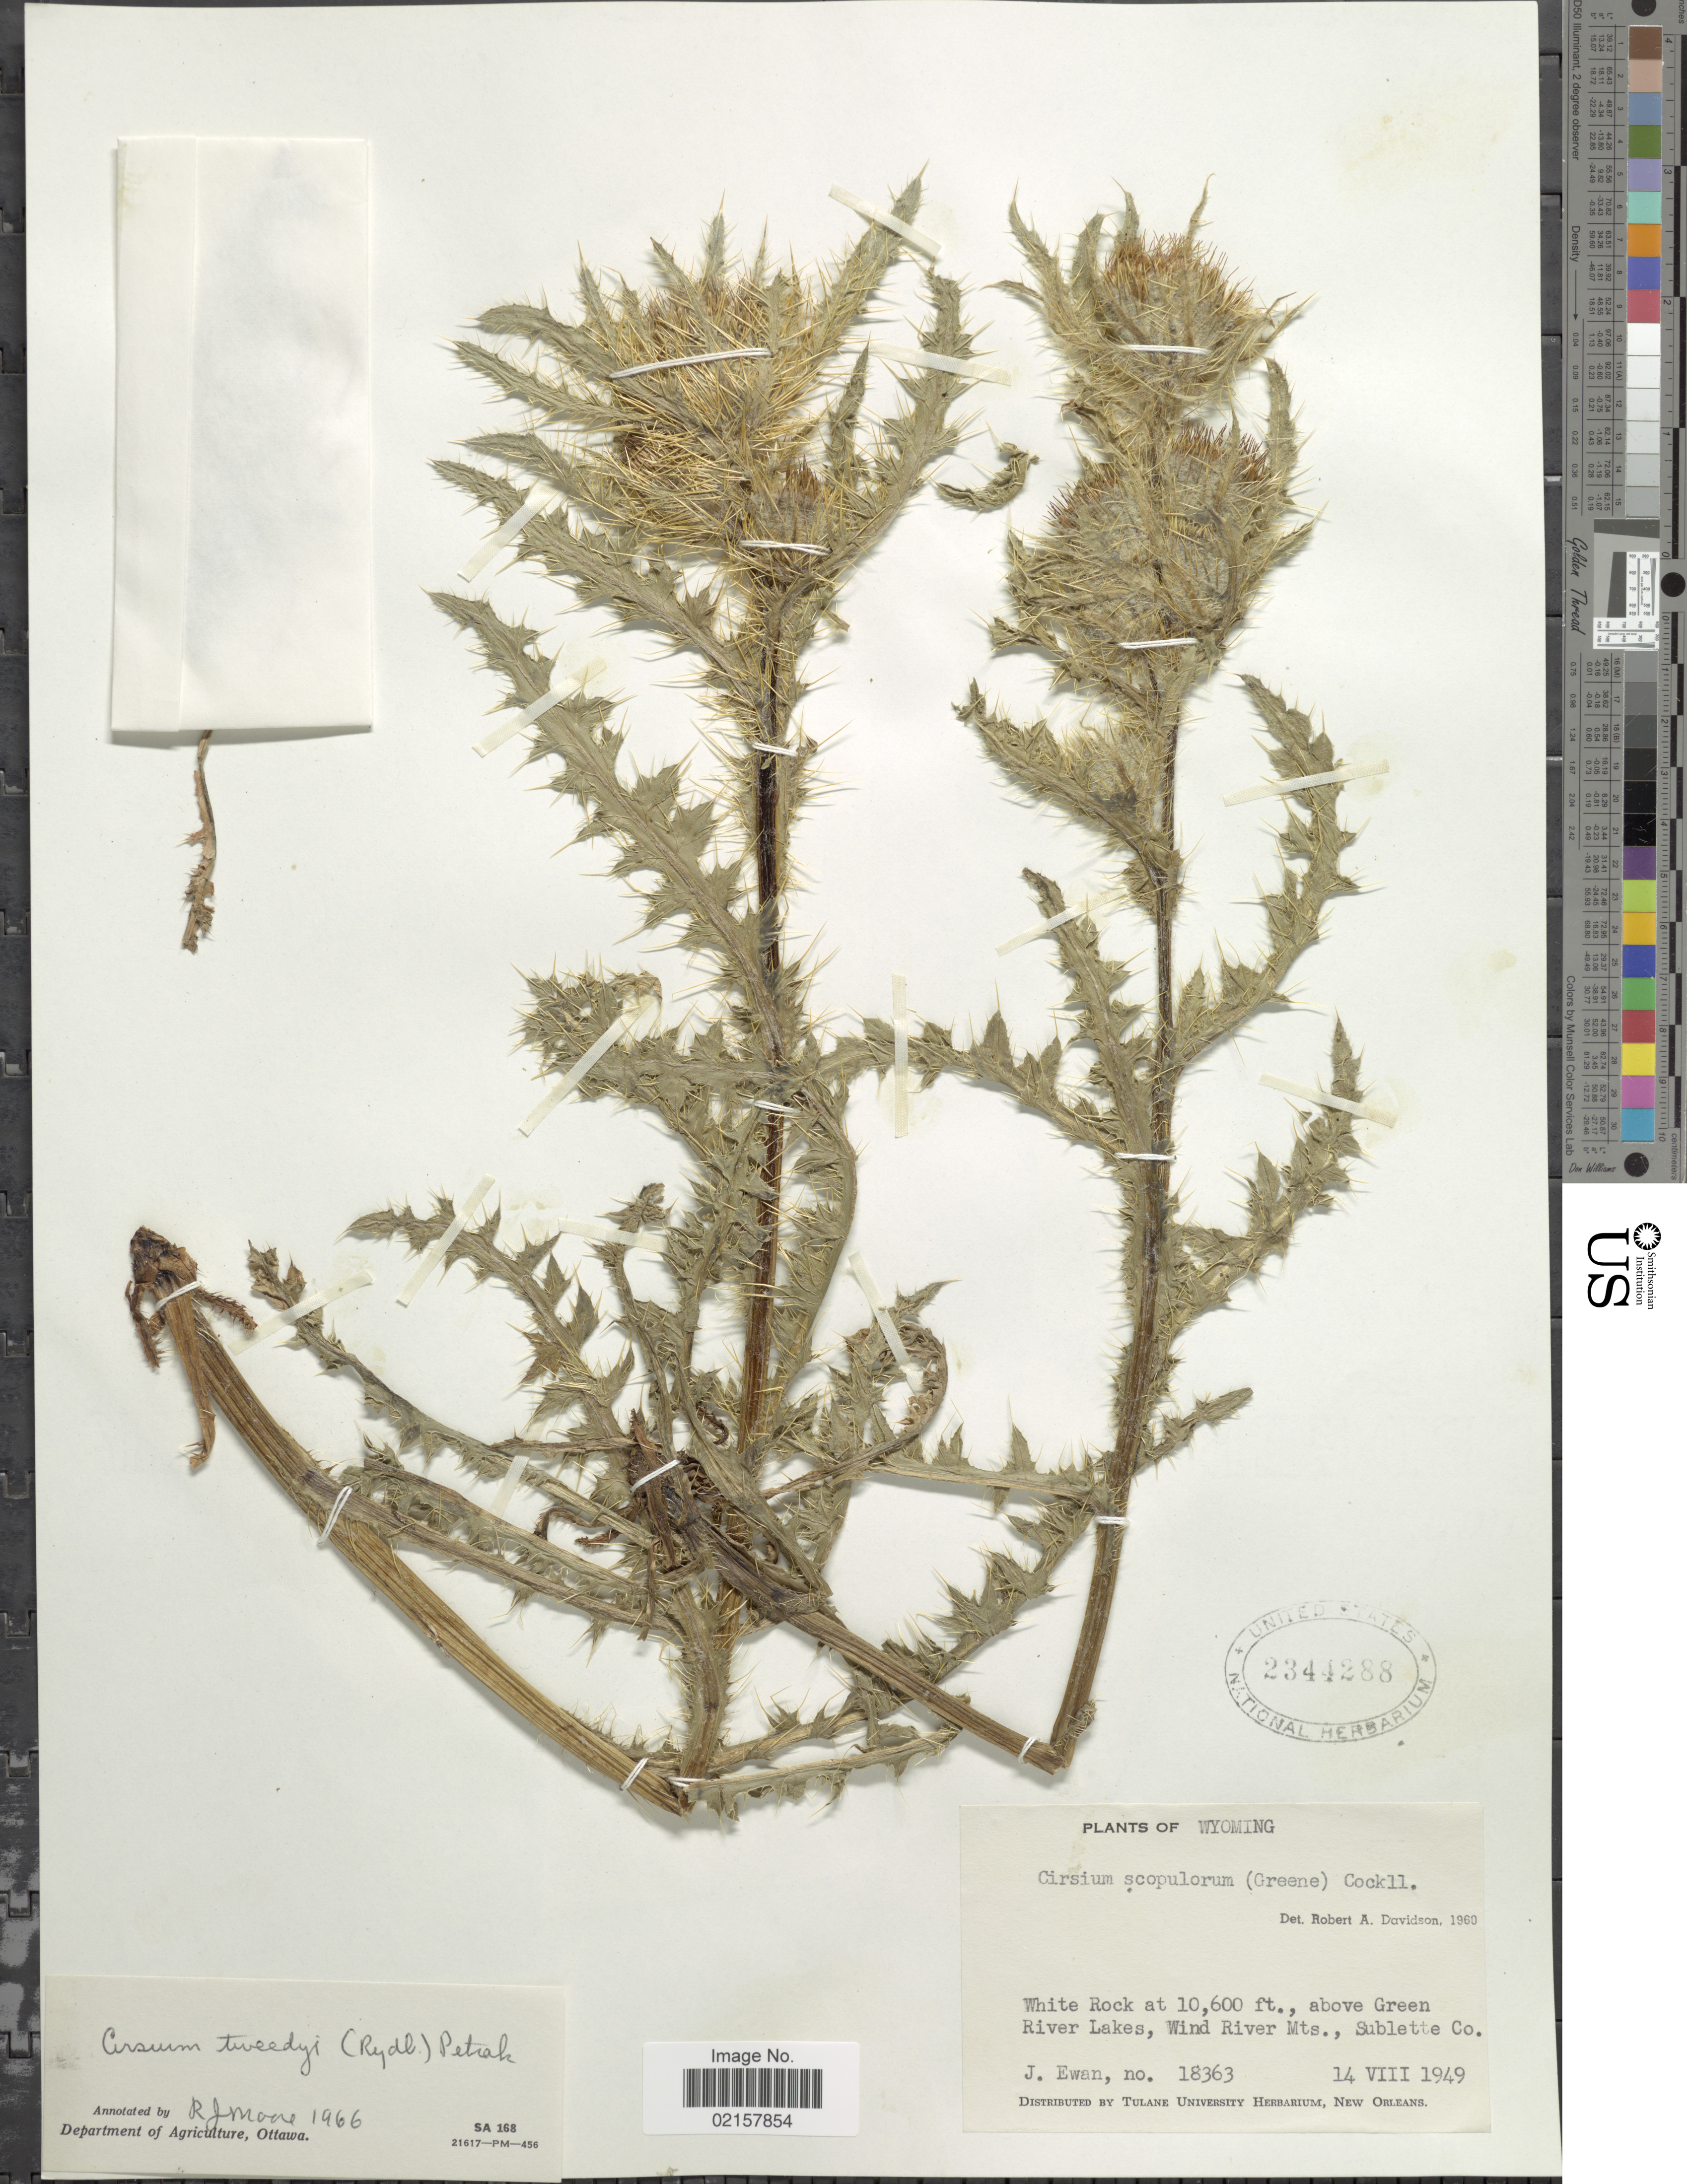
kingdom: Plantae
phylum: Tracheophyta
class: Magnoliopsida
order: Asterales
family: Asteraceae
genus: Cirsium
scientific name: Cirsium eatonii var. murdockii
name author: S.L. Welsh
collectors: J. A. Ewan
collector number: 18363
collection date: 1949-08-14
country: United States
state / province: Wyoming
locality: White Rock, above Green River Lakes, Wind River Mts., Sublette Co.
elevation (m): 3231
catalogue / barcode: US 2344288